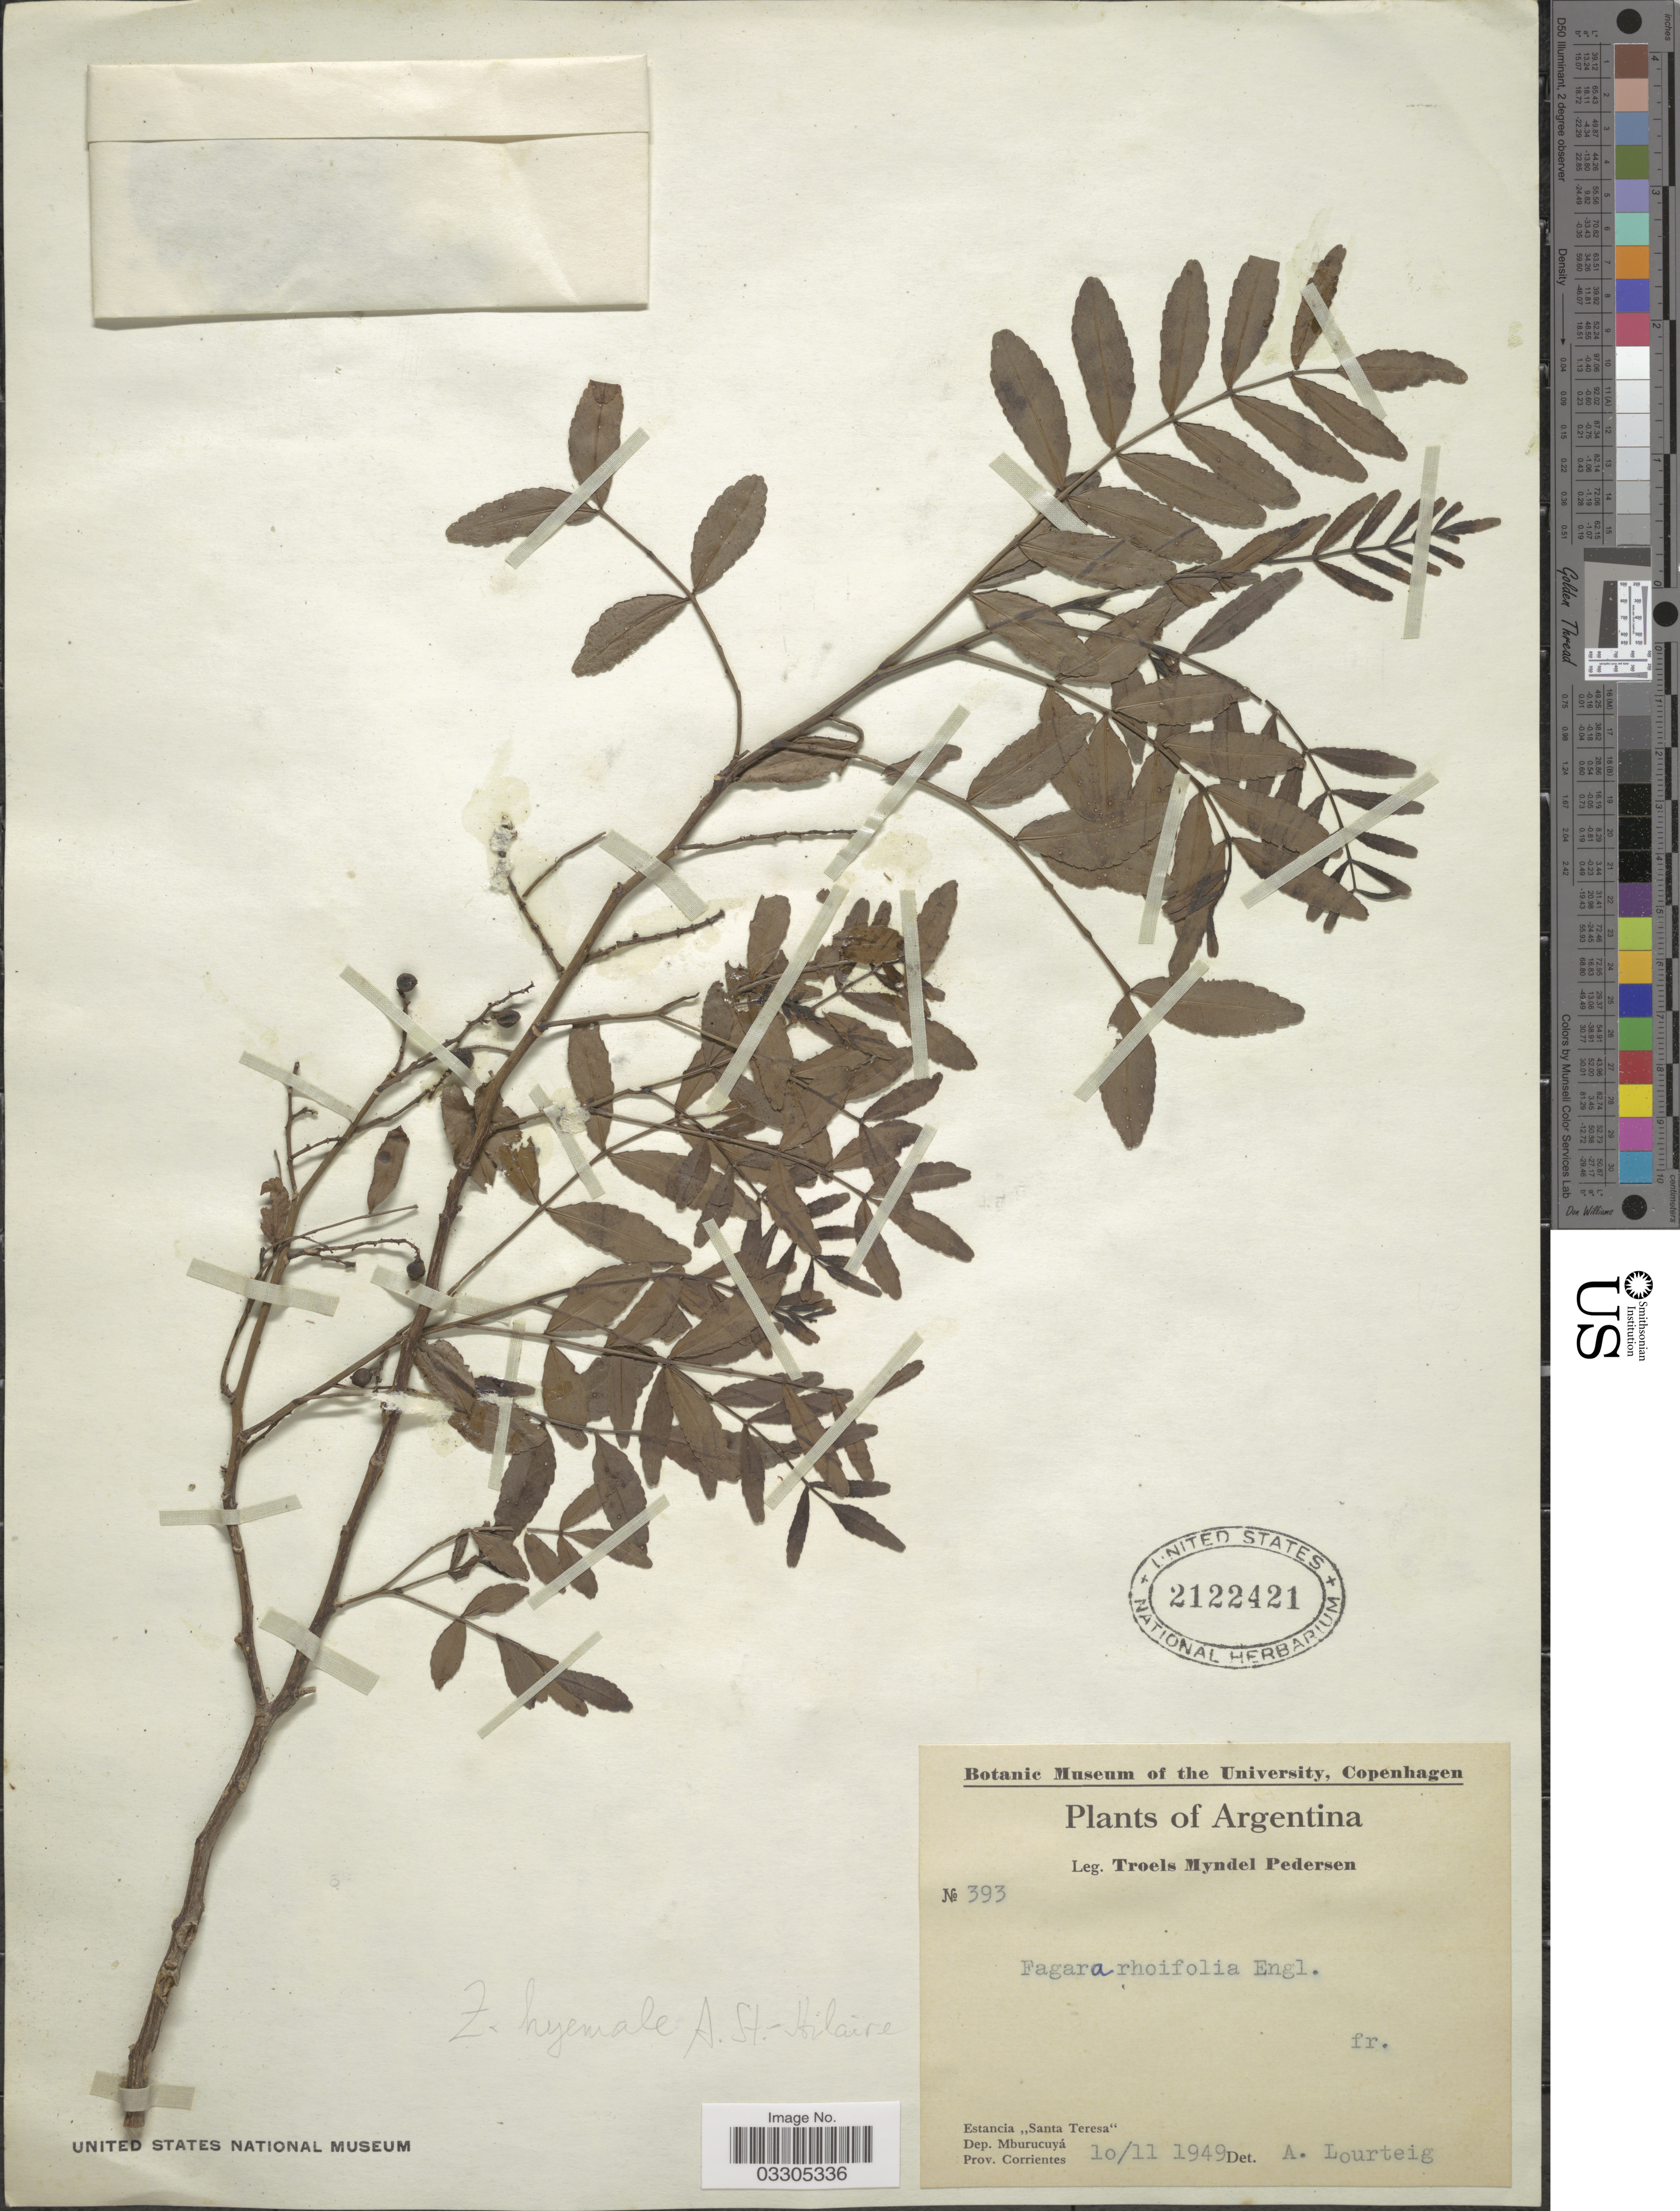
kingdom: Plantae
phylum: Tracheophyta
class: Magnoliopsida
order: Sapindales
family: Rutaceae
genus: Zanthoxylum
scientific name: Zanthoxylum hiemalis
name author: A. St.-Hil.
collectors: T. Pederson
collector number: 393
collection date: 1949-11-10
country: Argentina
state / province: Corrientes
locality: Estancia "Santa Teresa". Dep. Mburucuyá.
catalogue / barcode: US 2122421